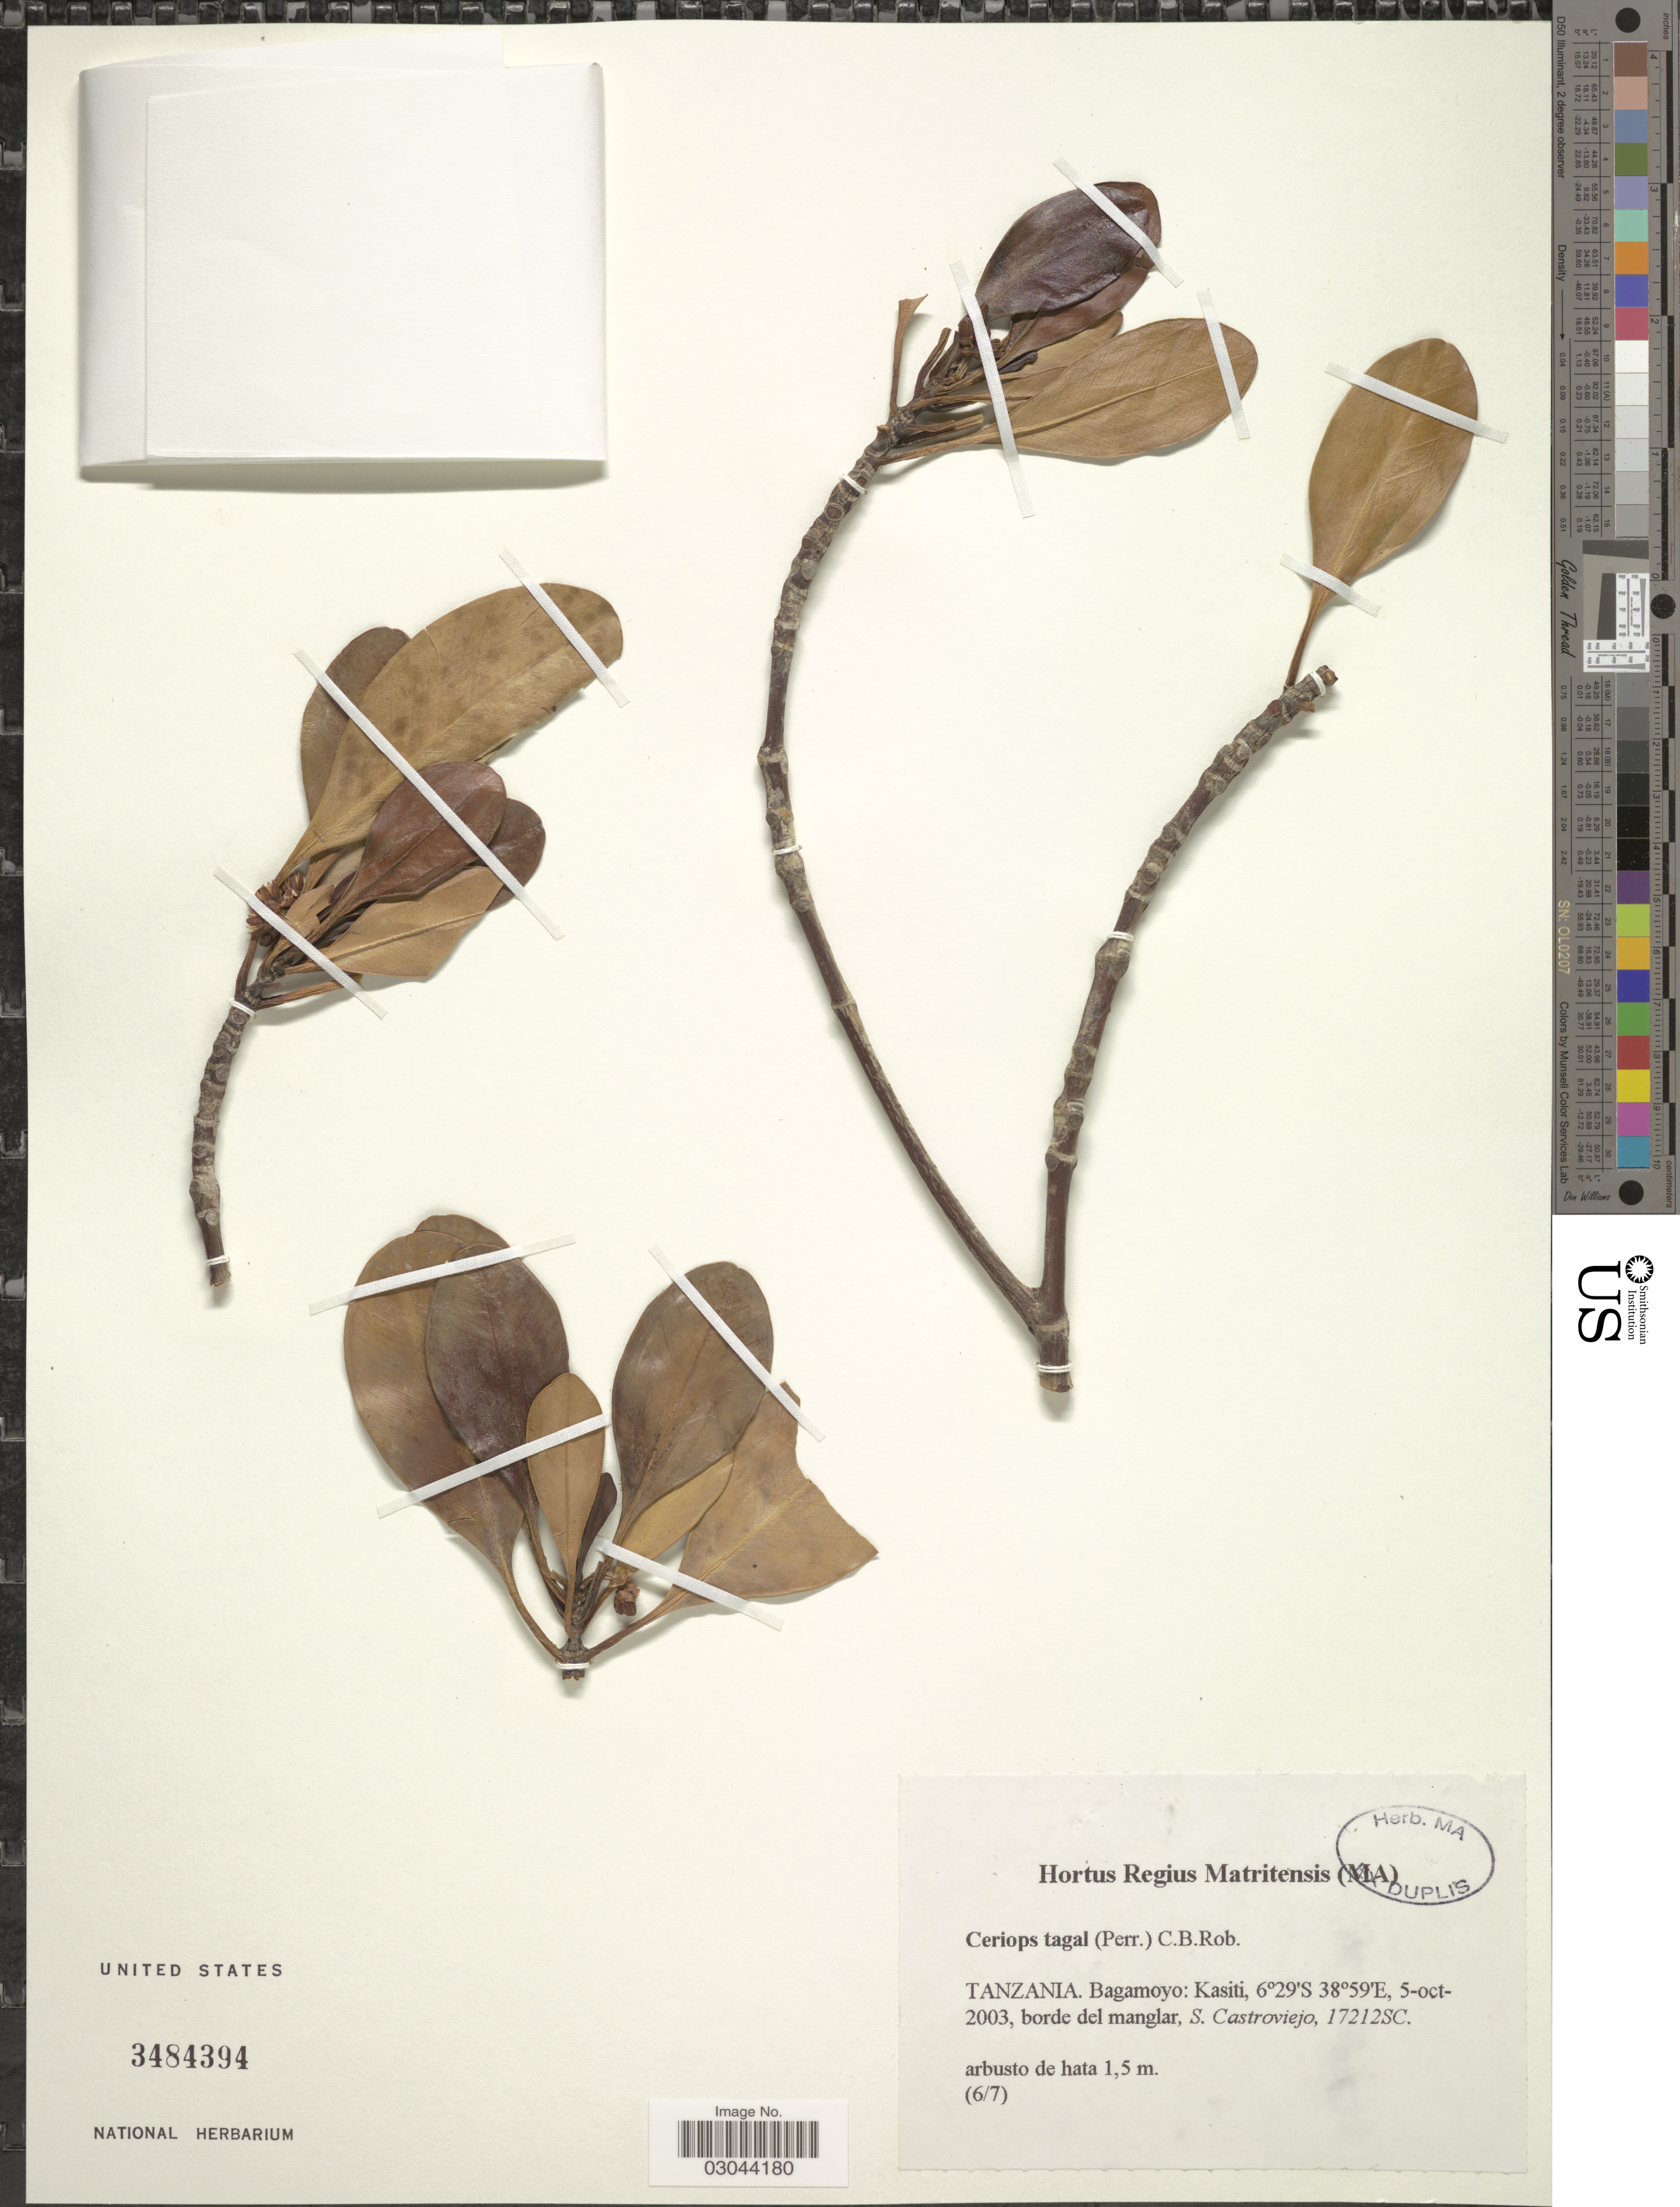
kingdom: Plantae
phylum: Tracheophyta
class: Magnoliopsida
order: Malpighiales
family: Rhizophoraceae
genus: Ceriops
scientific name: Ceriops tagal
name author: (Perr.) C.B. Rob.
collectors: S. Castroviejo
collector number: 17212SC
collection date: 2003-10-05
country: Tanzania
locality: Bagamoyo: Kasiti, borde del manglar.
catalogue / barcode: US 3484394